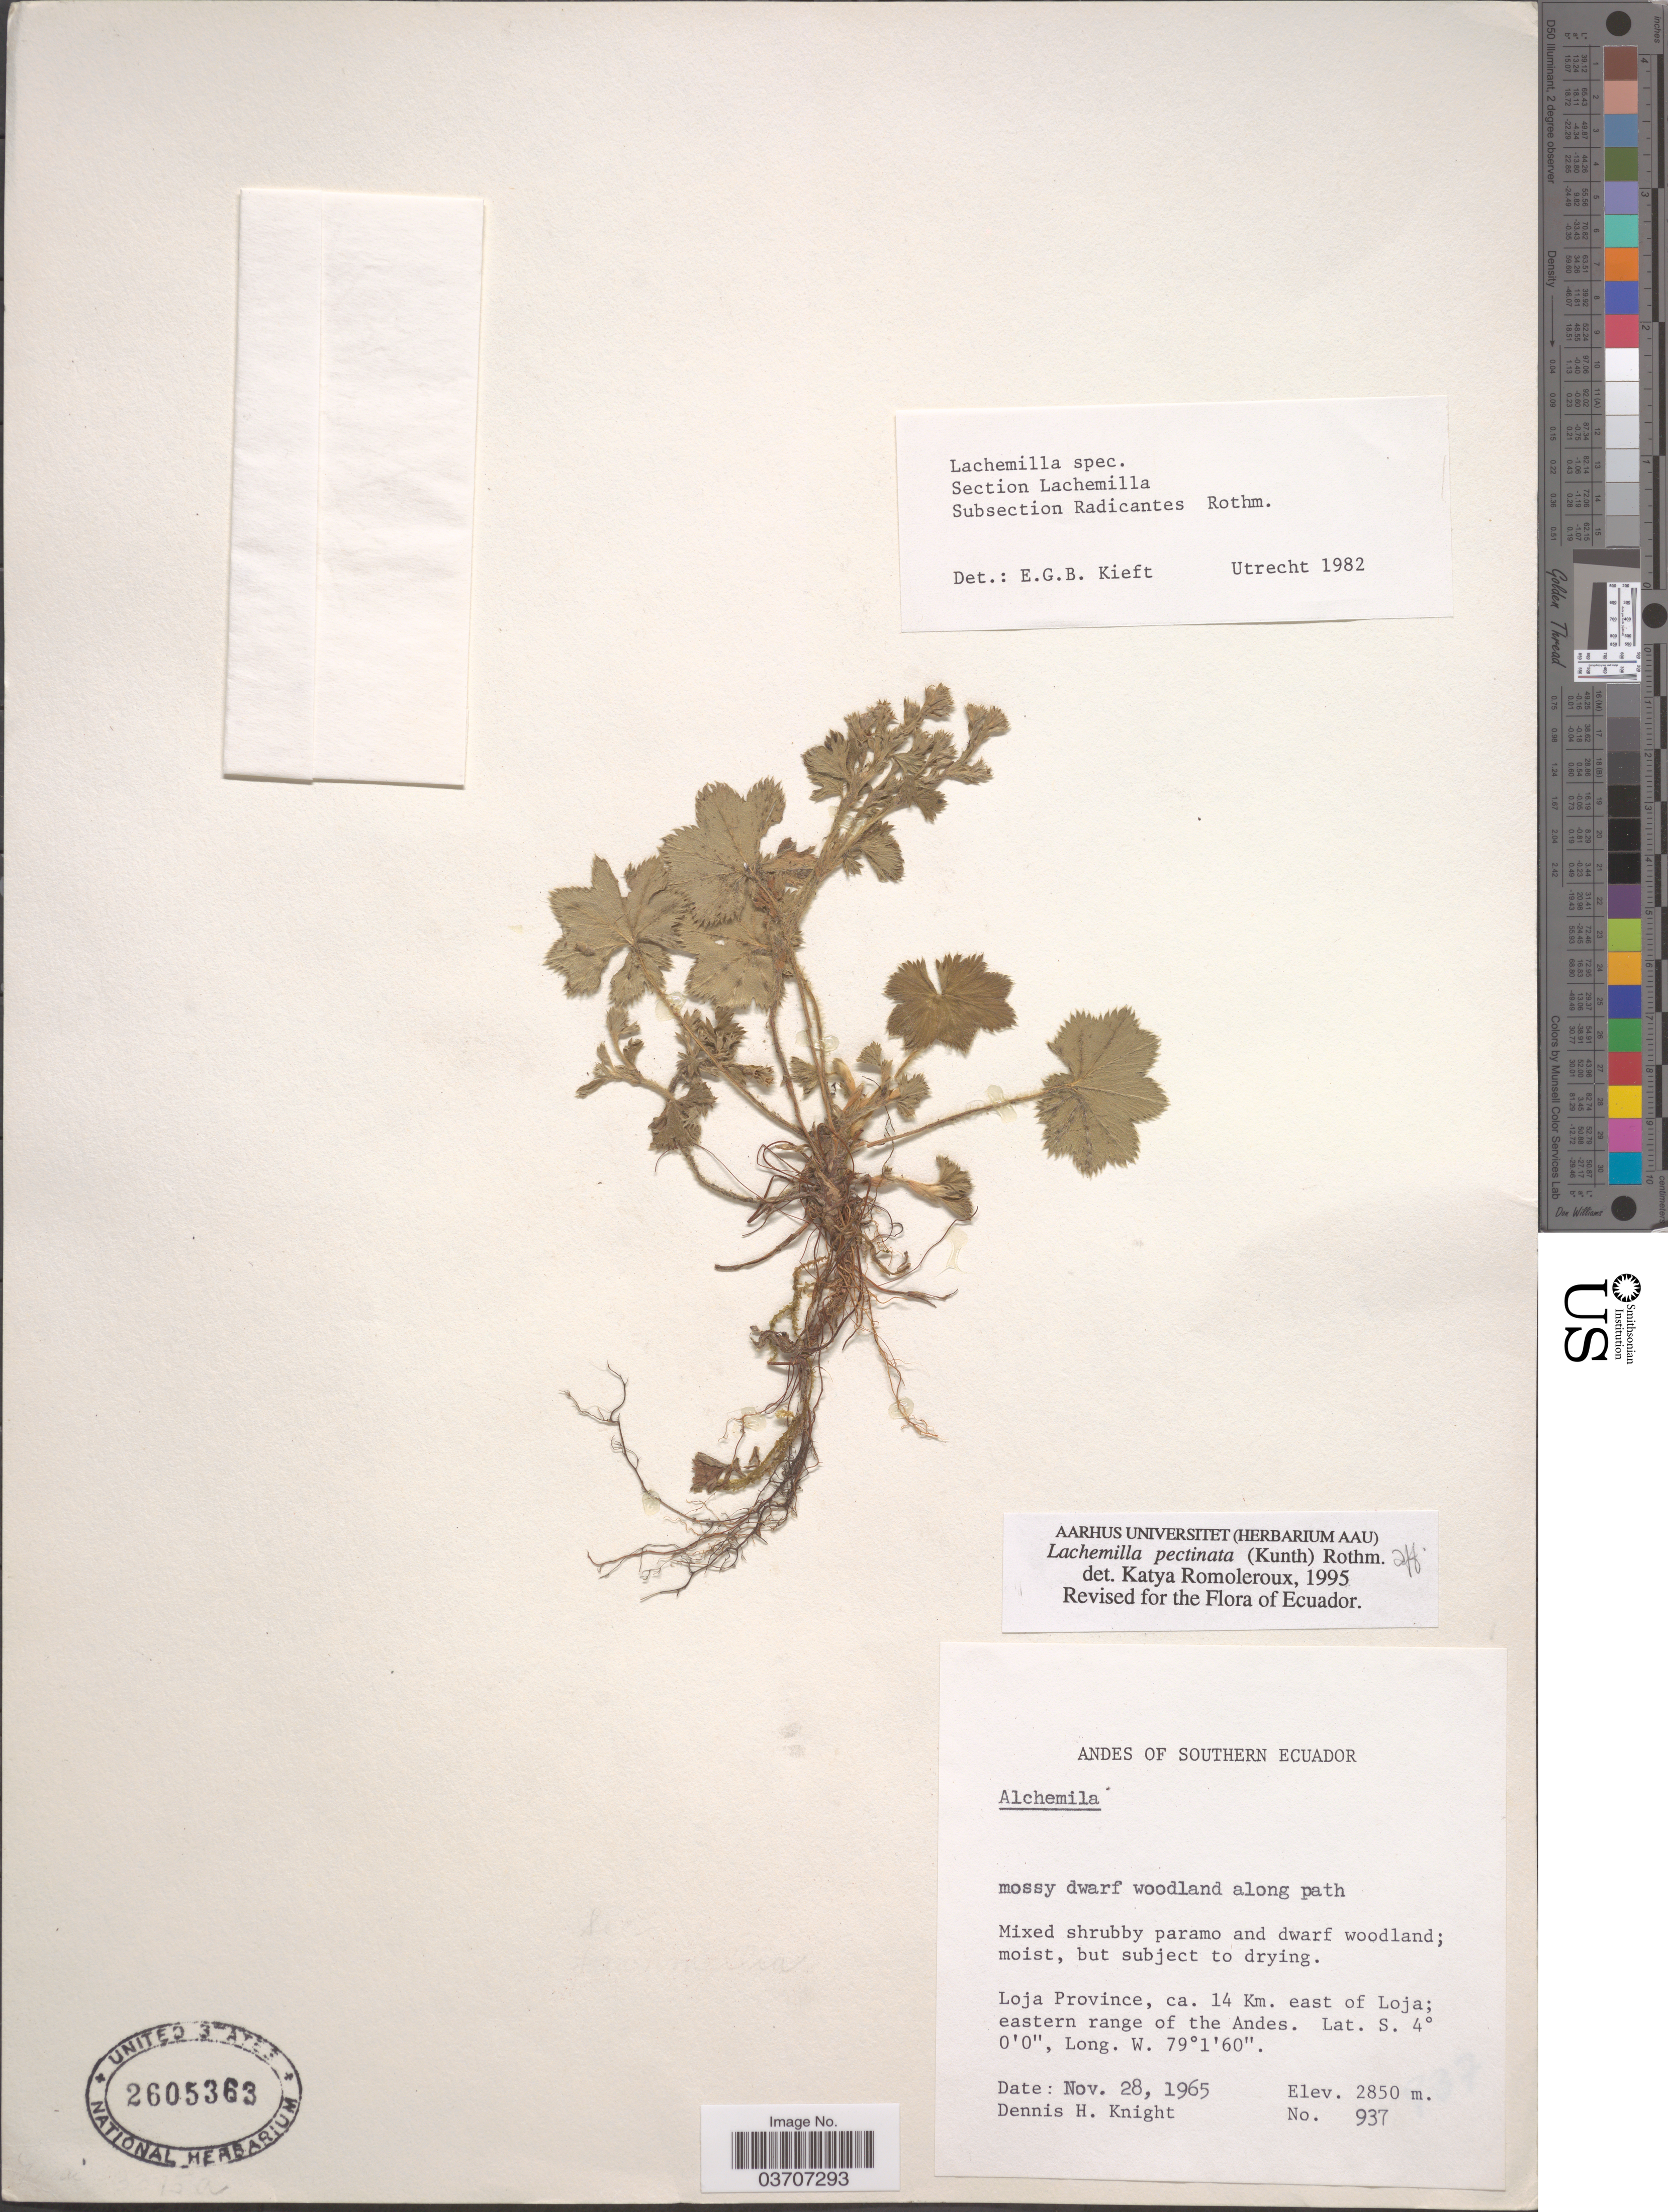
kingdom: Plantae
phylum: Tracheophyta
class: Magnoliopsida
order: Rosales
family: Rosaceae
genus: Lachemilla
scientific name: Lachemilla pectinata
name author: (Kunth) Rothm.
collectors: D. Knight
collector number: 937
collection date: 1965-11-28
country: Ecuador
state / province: Loja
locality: Andes of southern Ecuador. Ca. 14 Km. east of Loja; eastern range of the Andes.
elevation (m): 2850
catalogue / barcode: US 2605363